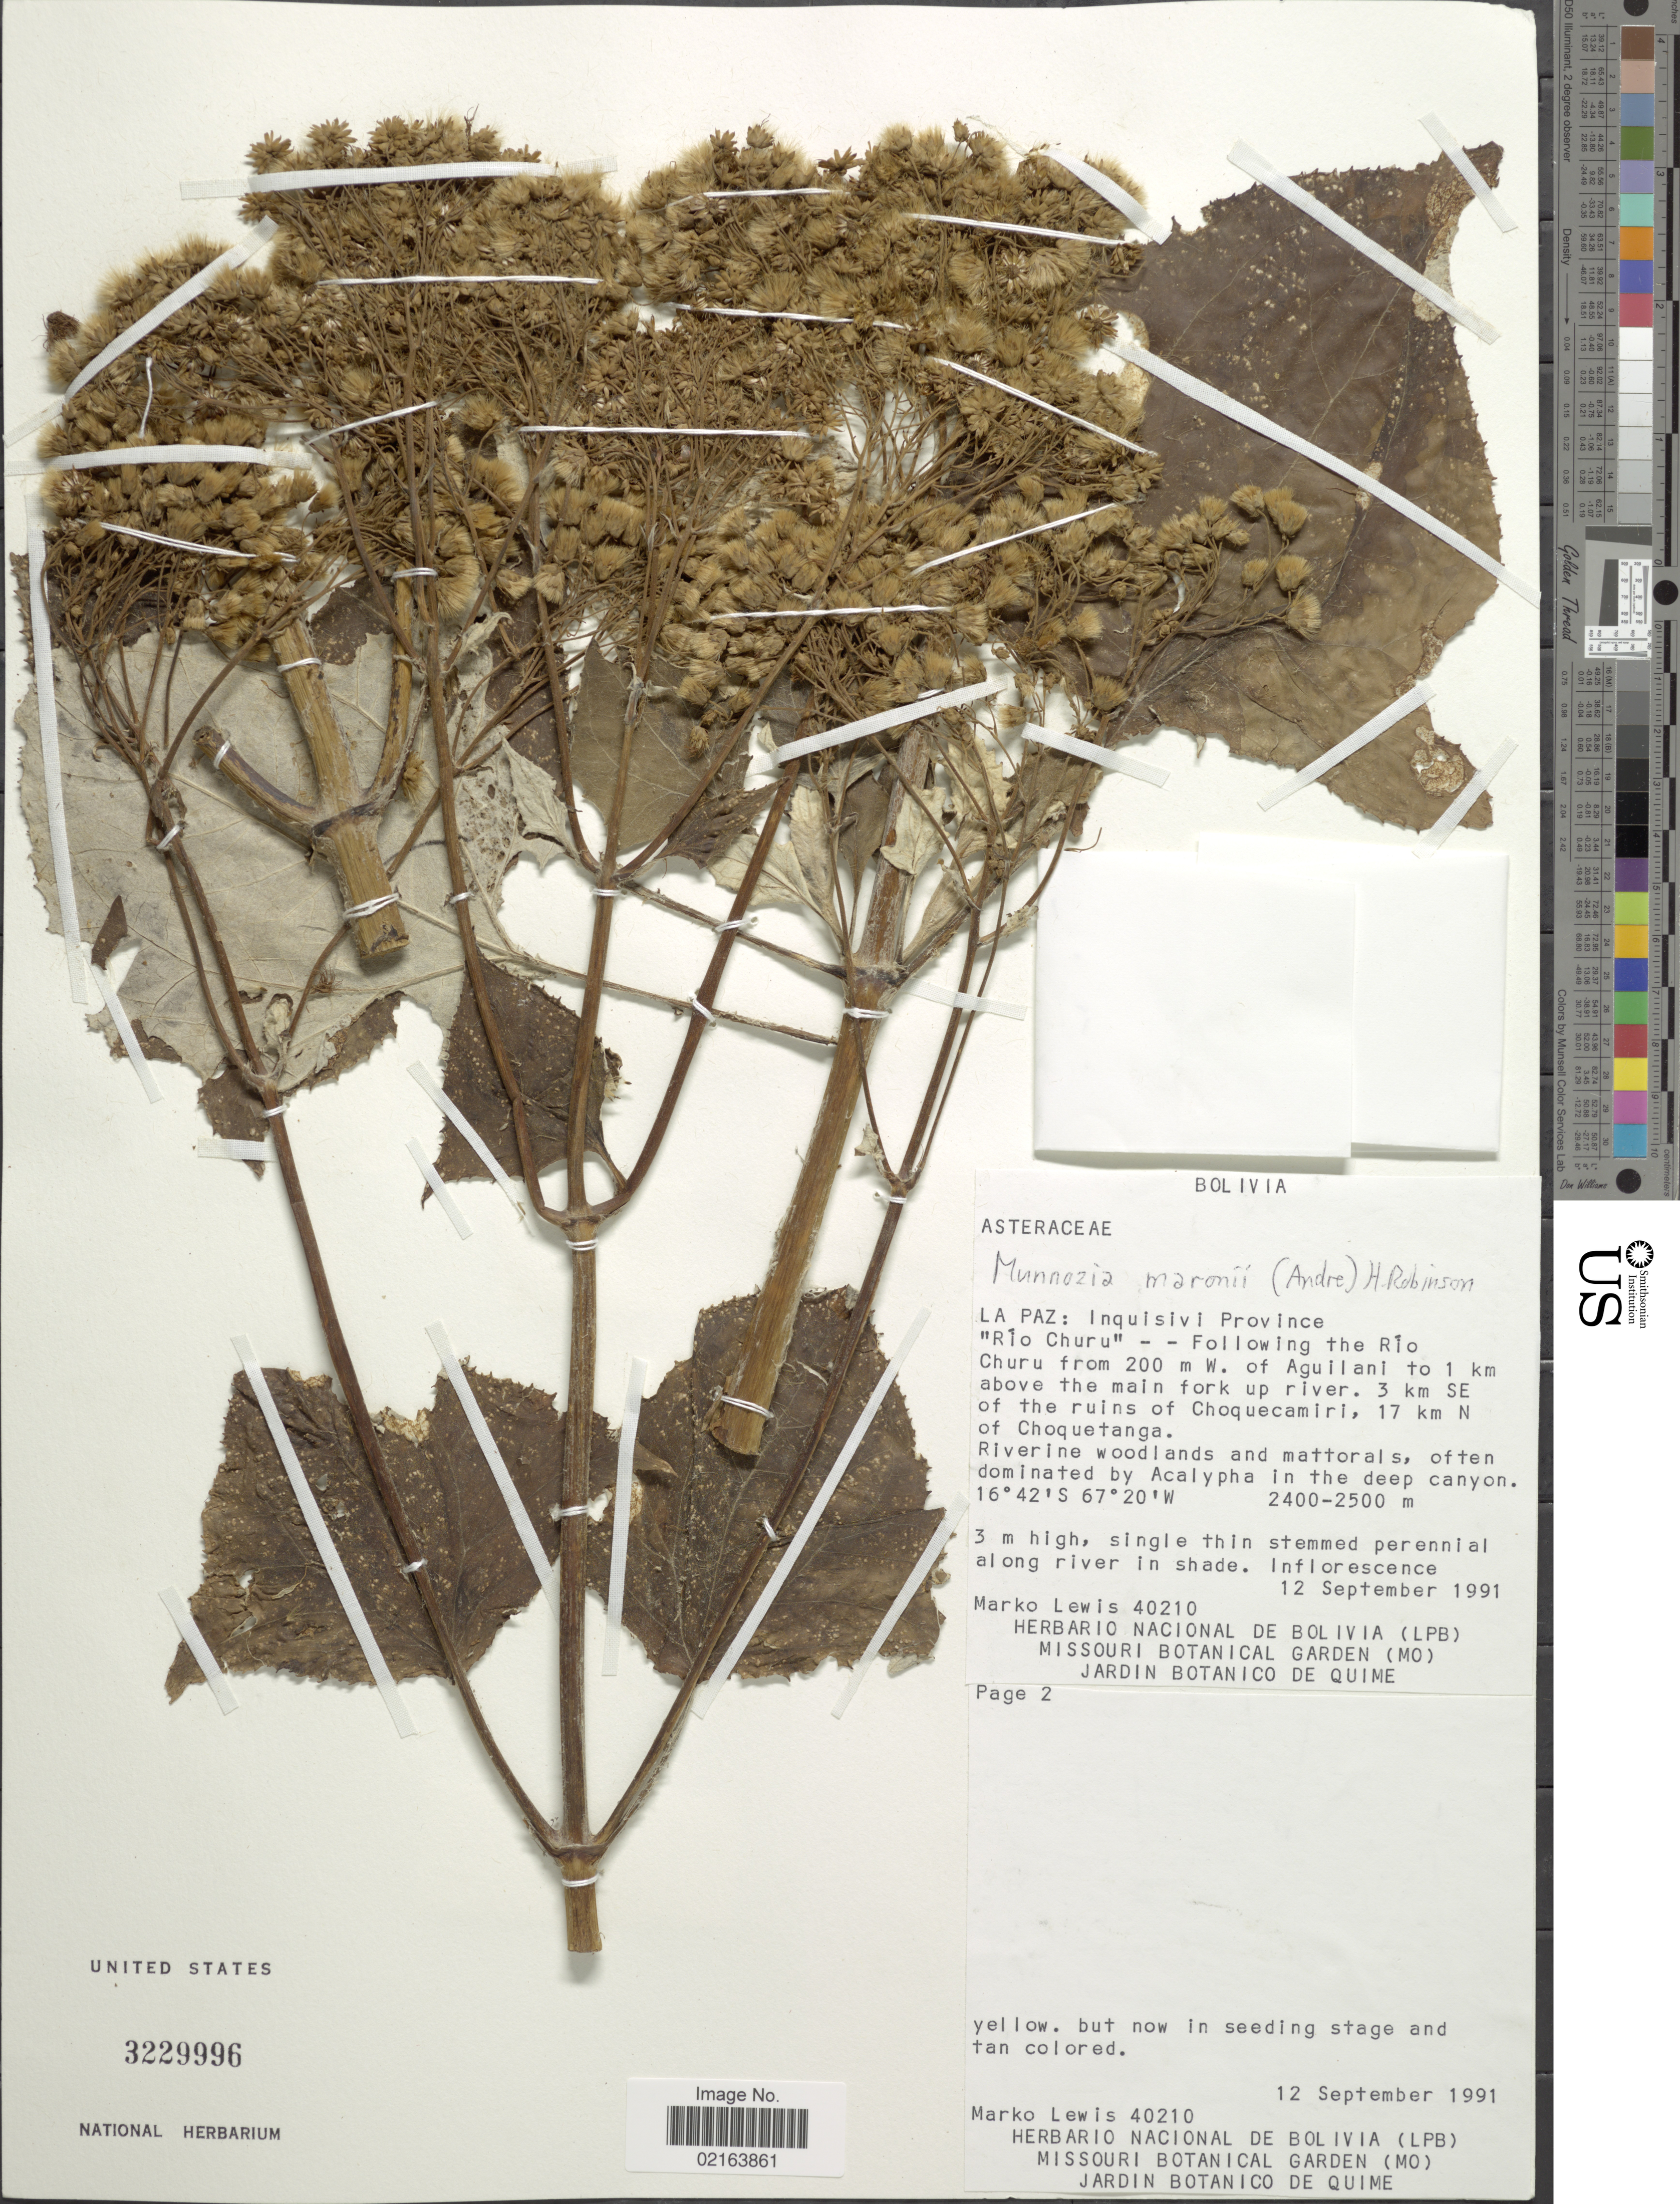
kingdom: Plantae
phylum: Tracheophyta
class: Magnoliopsida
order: Asterales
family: Asteraceae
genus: Munnozia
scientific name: Munnozia maronii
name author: (André) H. Rob.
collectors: M. A. Lewis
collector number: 40210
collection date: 1991-09-12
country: Bolivia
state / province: La Paz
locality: La Paz: Inquisivi Province, Rio Churu, Following the Rio Churu from 200 m W. of Aguilani to 1 km above the main fork up river, 3 km SE of the ruins of Choquecamiri, 17 km N of Choquetanga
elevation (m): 2400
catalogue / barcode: US 3229996